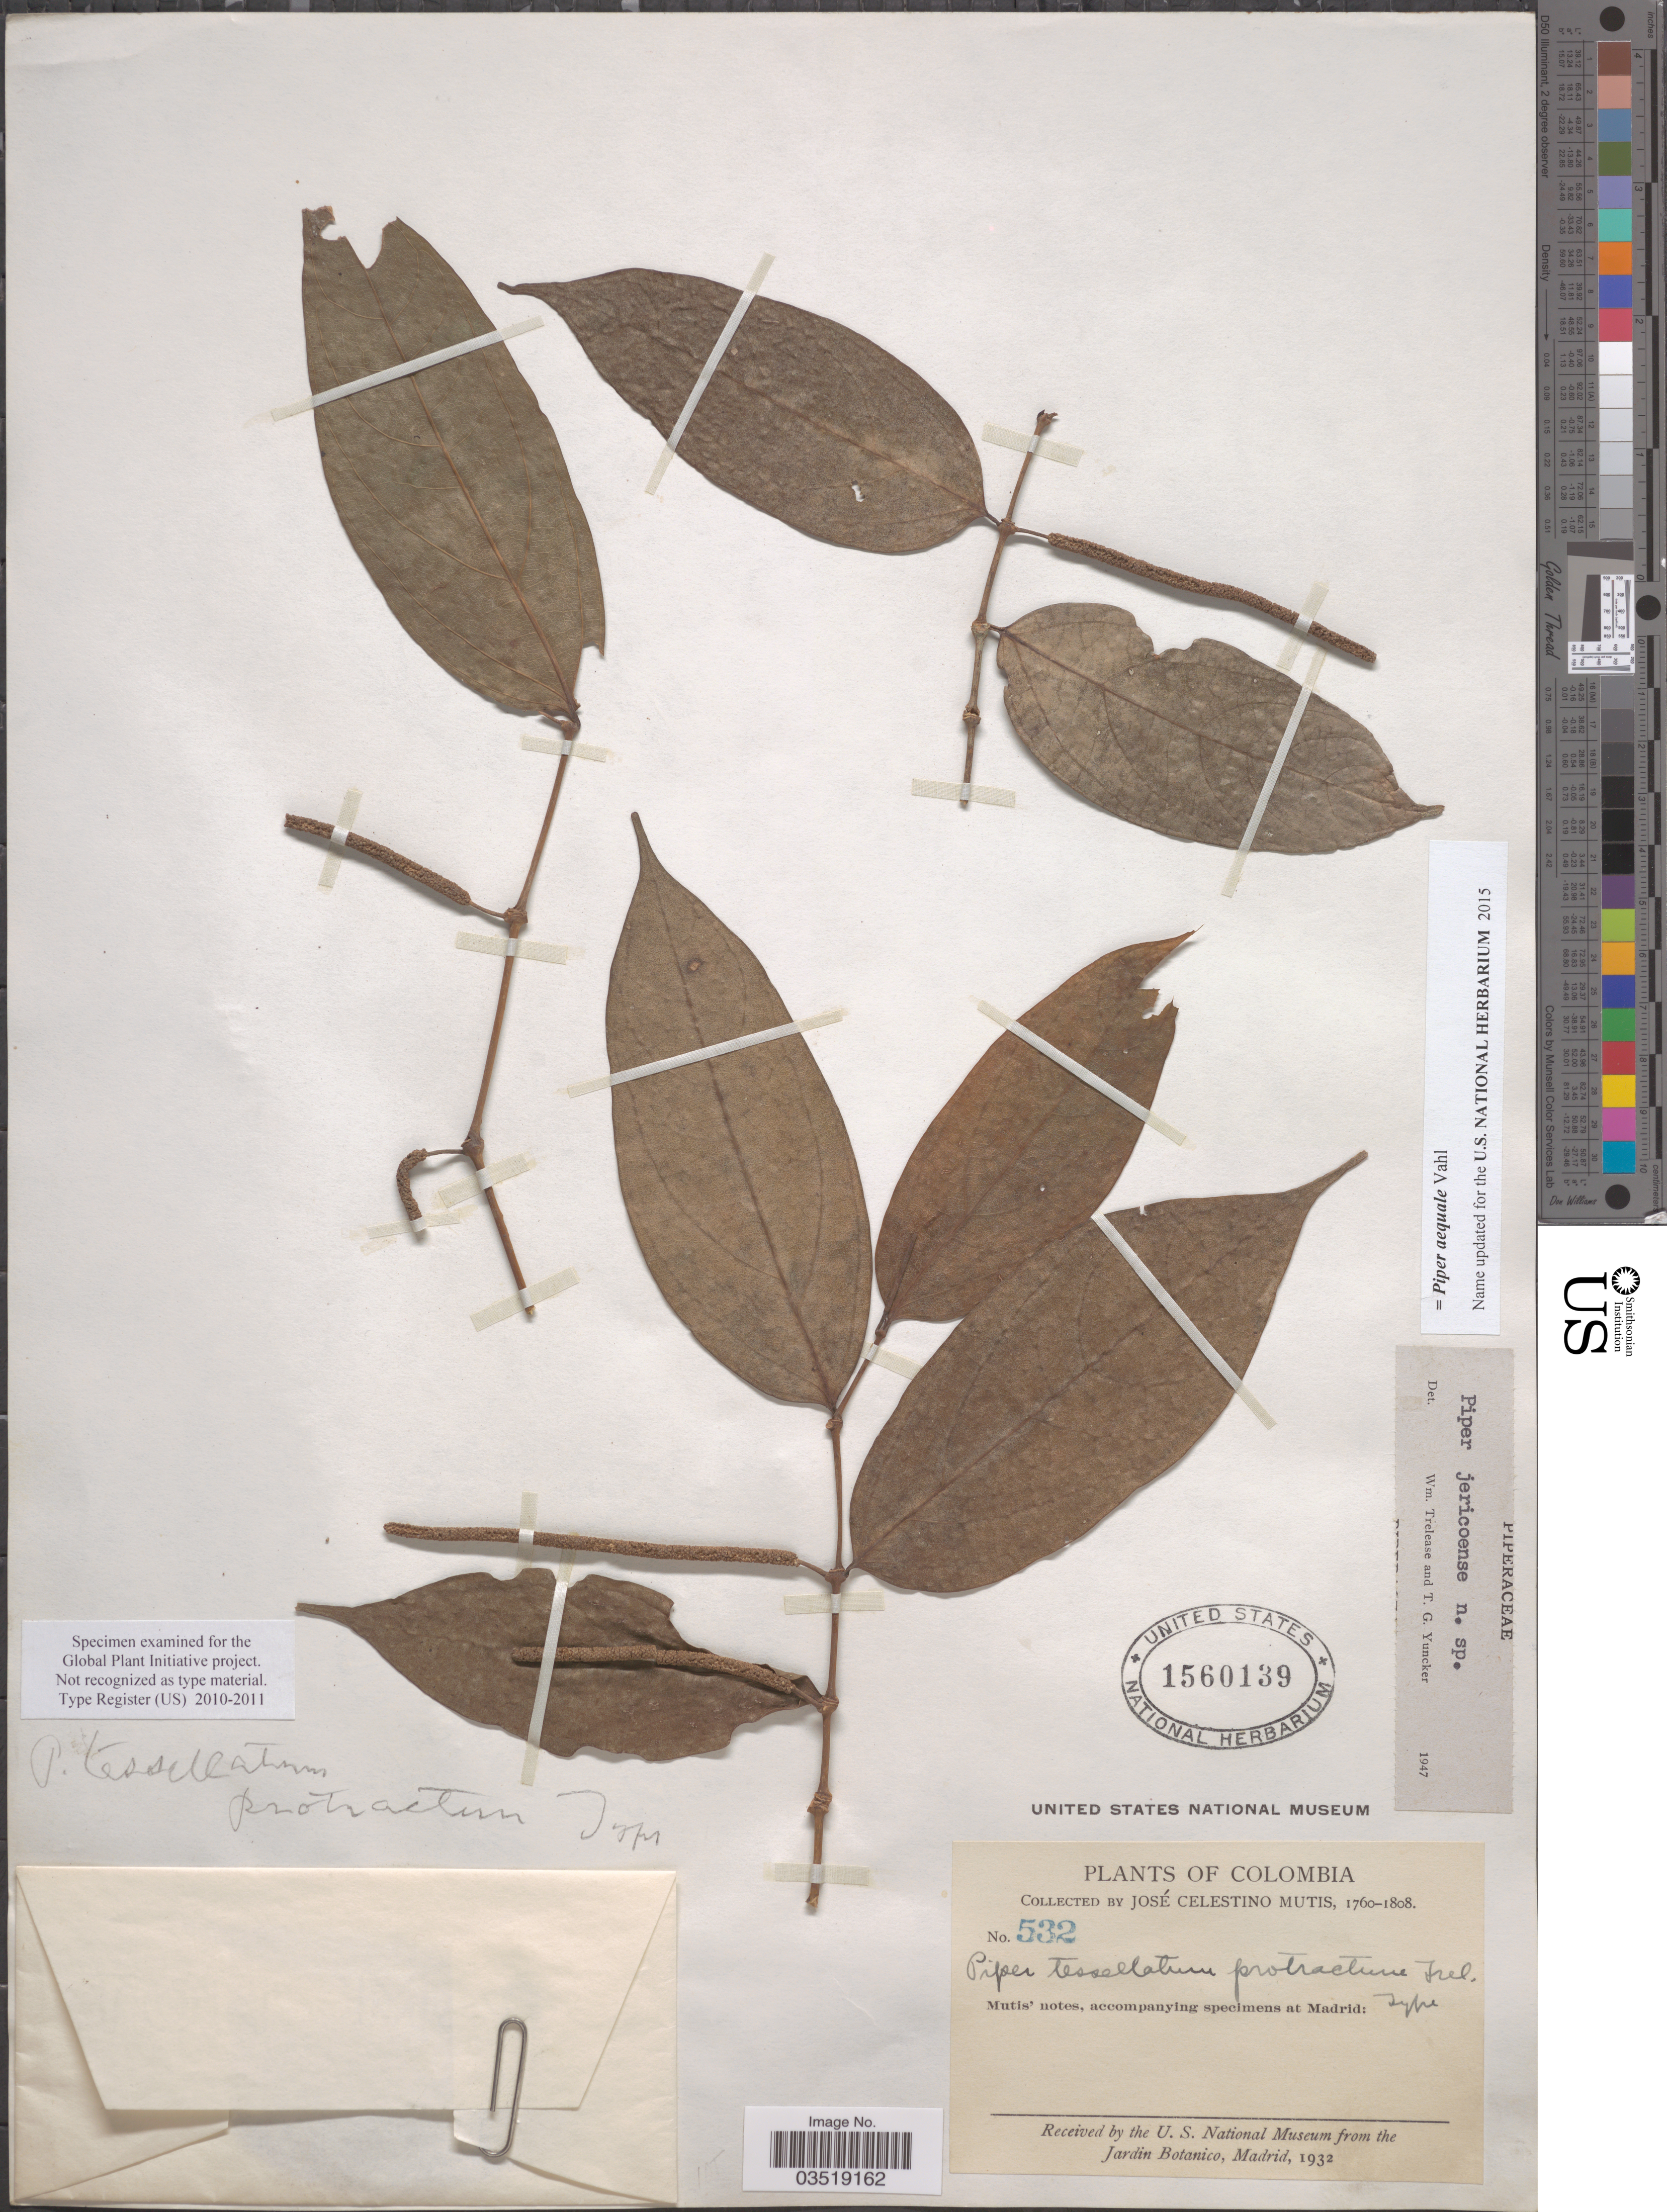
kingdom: Plantae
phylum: Tracheophyta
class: Magnoliopsida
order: Piperales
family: Piperaceae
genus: Piper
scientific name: Piper aequale var. aequale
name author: Vahl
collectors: J. C. B. Mutis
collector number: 532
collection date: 1760/1808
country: Colombia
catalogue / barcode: US 1560139